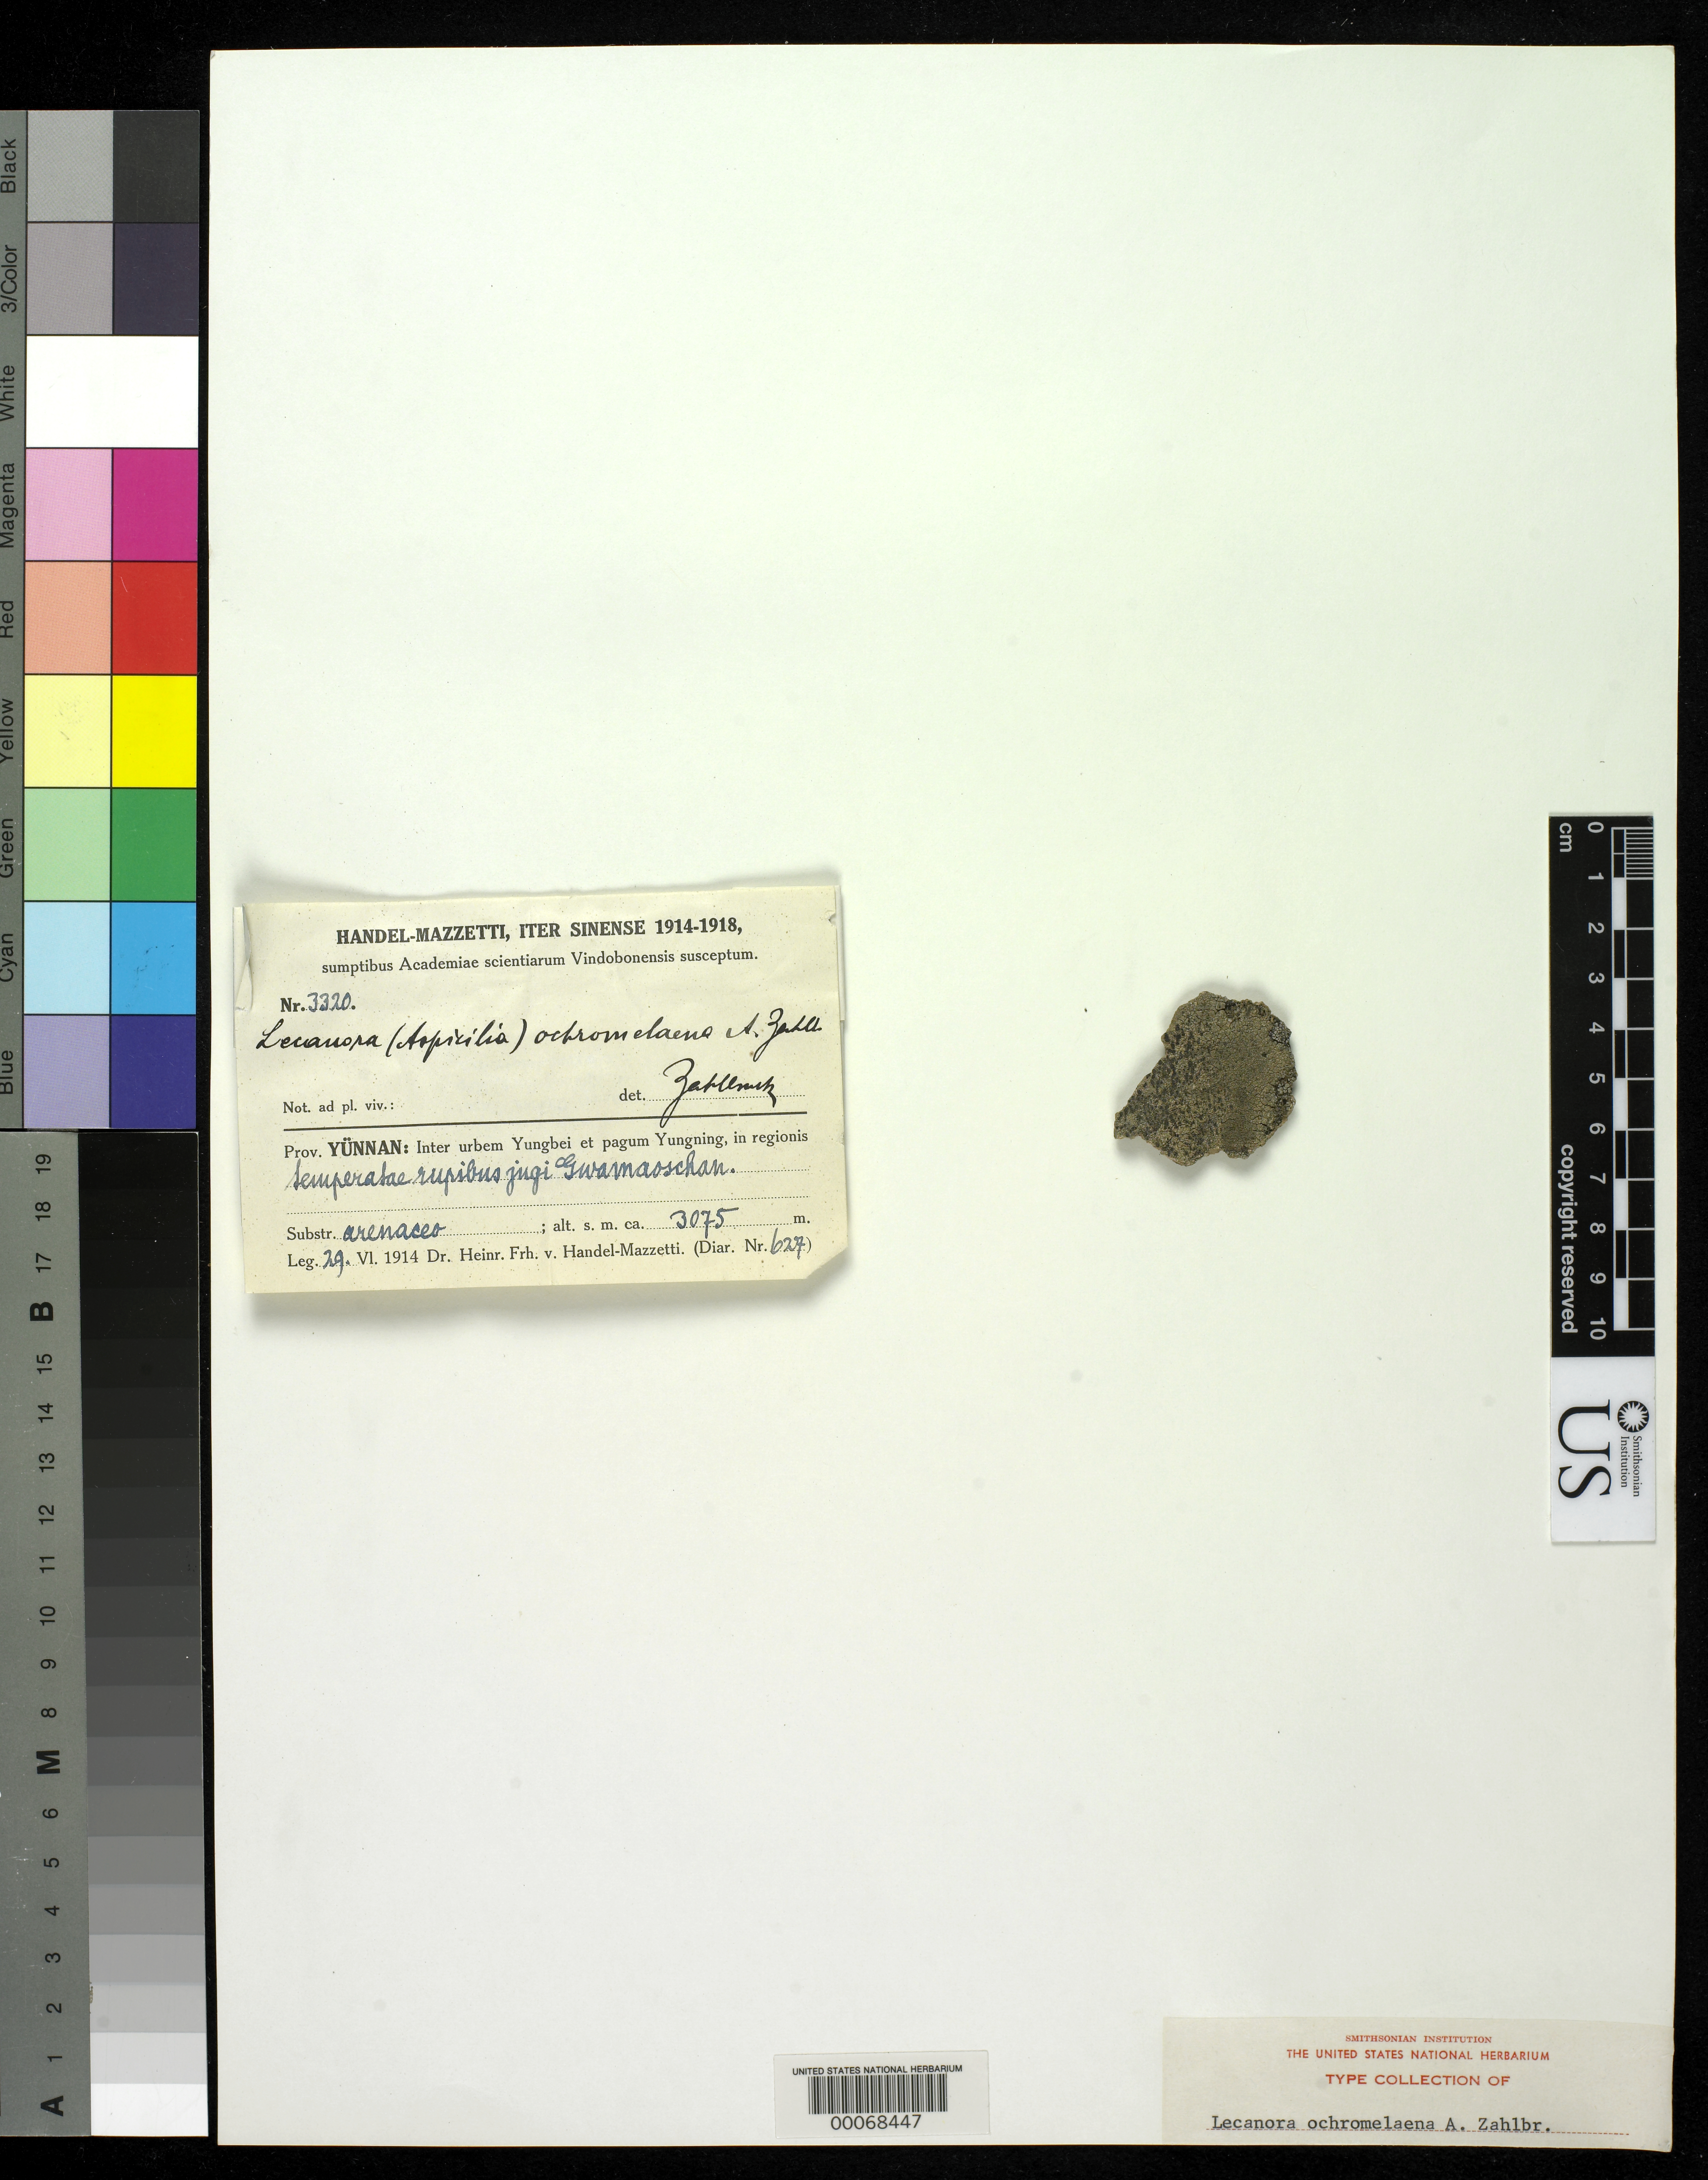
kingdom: Fungi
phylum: Ascomycota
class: Lecanoromycetes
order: Lecanorales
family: Lecanoraceae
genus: Lecanora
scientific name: Lecanora ochromelaena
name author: Zahlbr. in Hand.-Mazz.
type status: Isotype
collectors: H. Handel-Mazzetti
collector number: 3320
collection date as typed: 29 Jun 1914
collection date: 1914-06-29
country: China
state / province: Yunnan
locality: Yungbei et pagum Yungning. [Yungbei & the village/district of Yungning.]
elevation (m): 3075